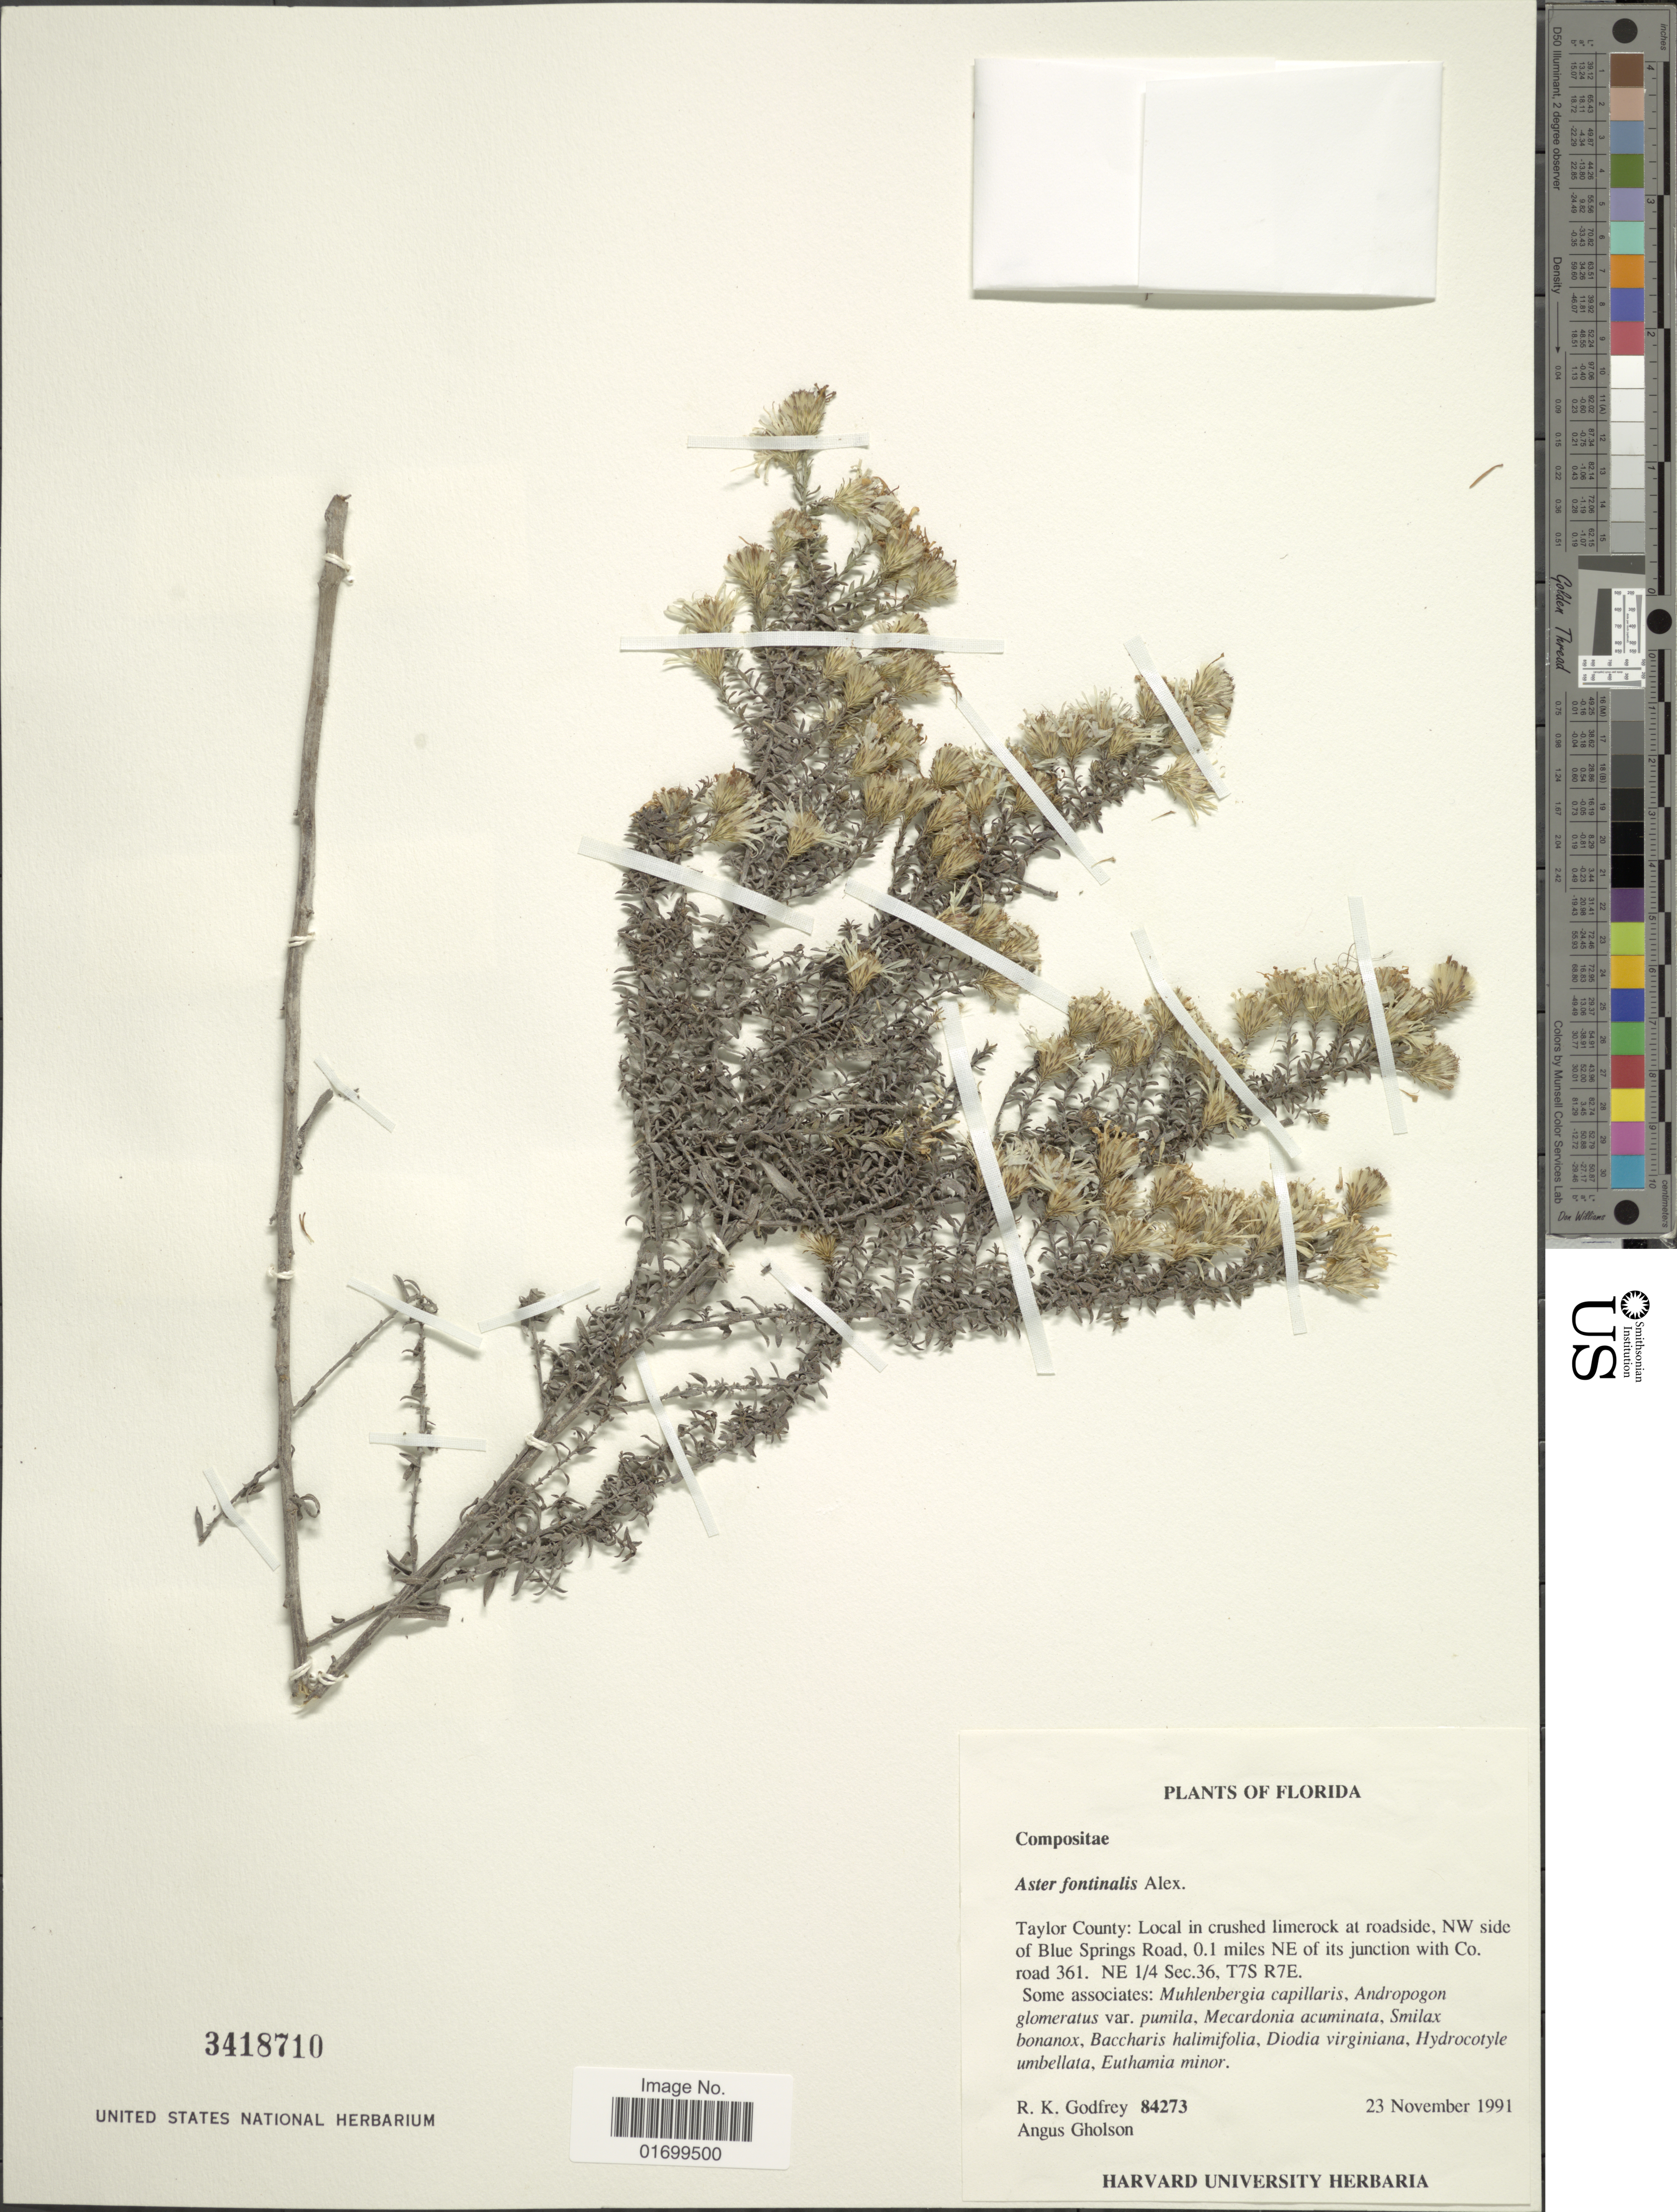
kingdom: Plantae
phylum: Tracheophyta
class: Magnoliopsida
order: Asterales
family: Asteraceae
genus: Symphyotrichum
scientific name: Symphyotrichum fontinale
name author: G.L. Nesom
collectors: R. K. Godfrey & A. Gholson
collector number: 84273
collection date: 1991-11-23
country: United States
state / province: Florida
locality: Taylor County: local in crushed limerock at roadside, NW side of Blue Springs Road, 0.1 miles NE of its junction with Co. road 361,NE 1/4 Sec.36, T7S R7E.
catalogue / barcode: US 3418710